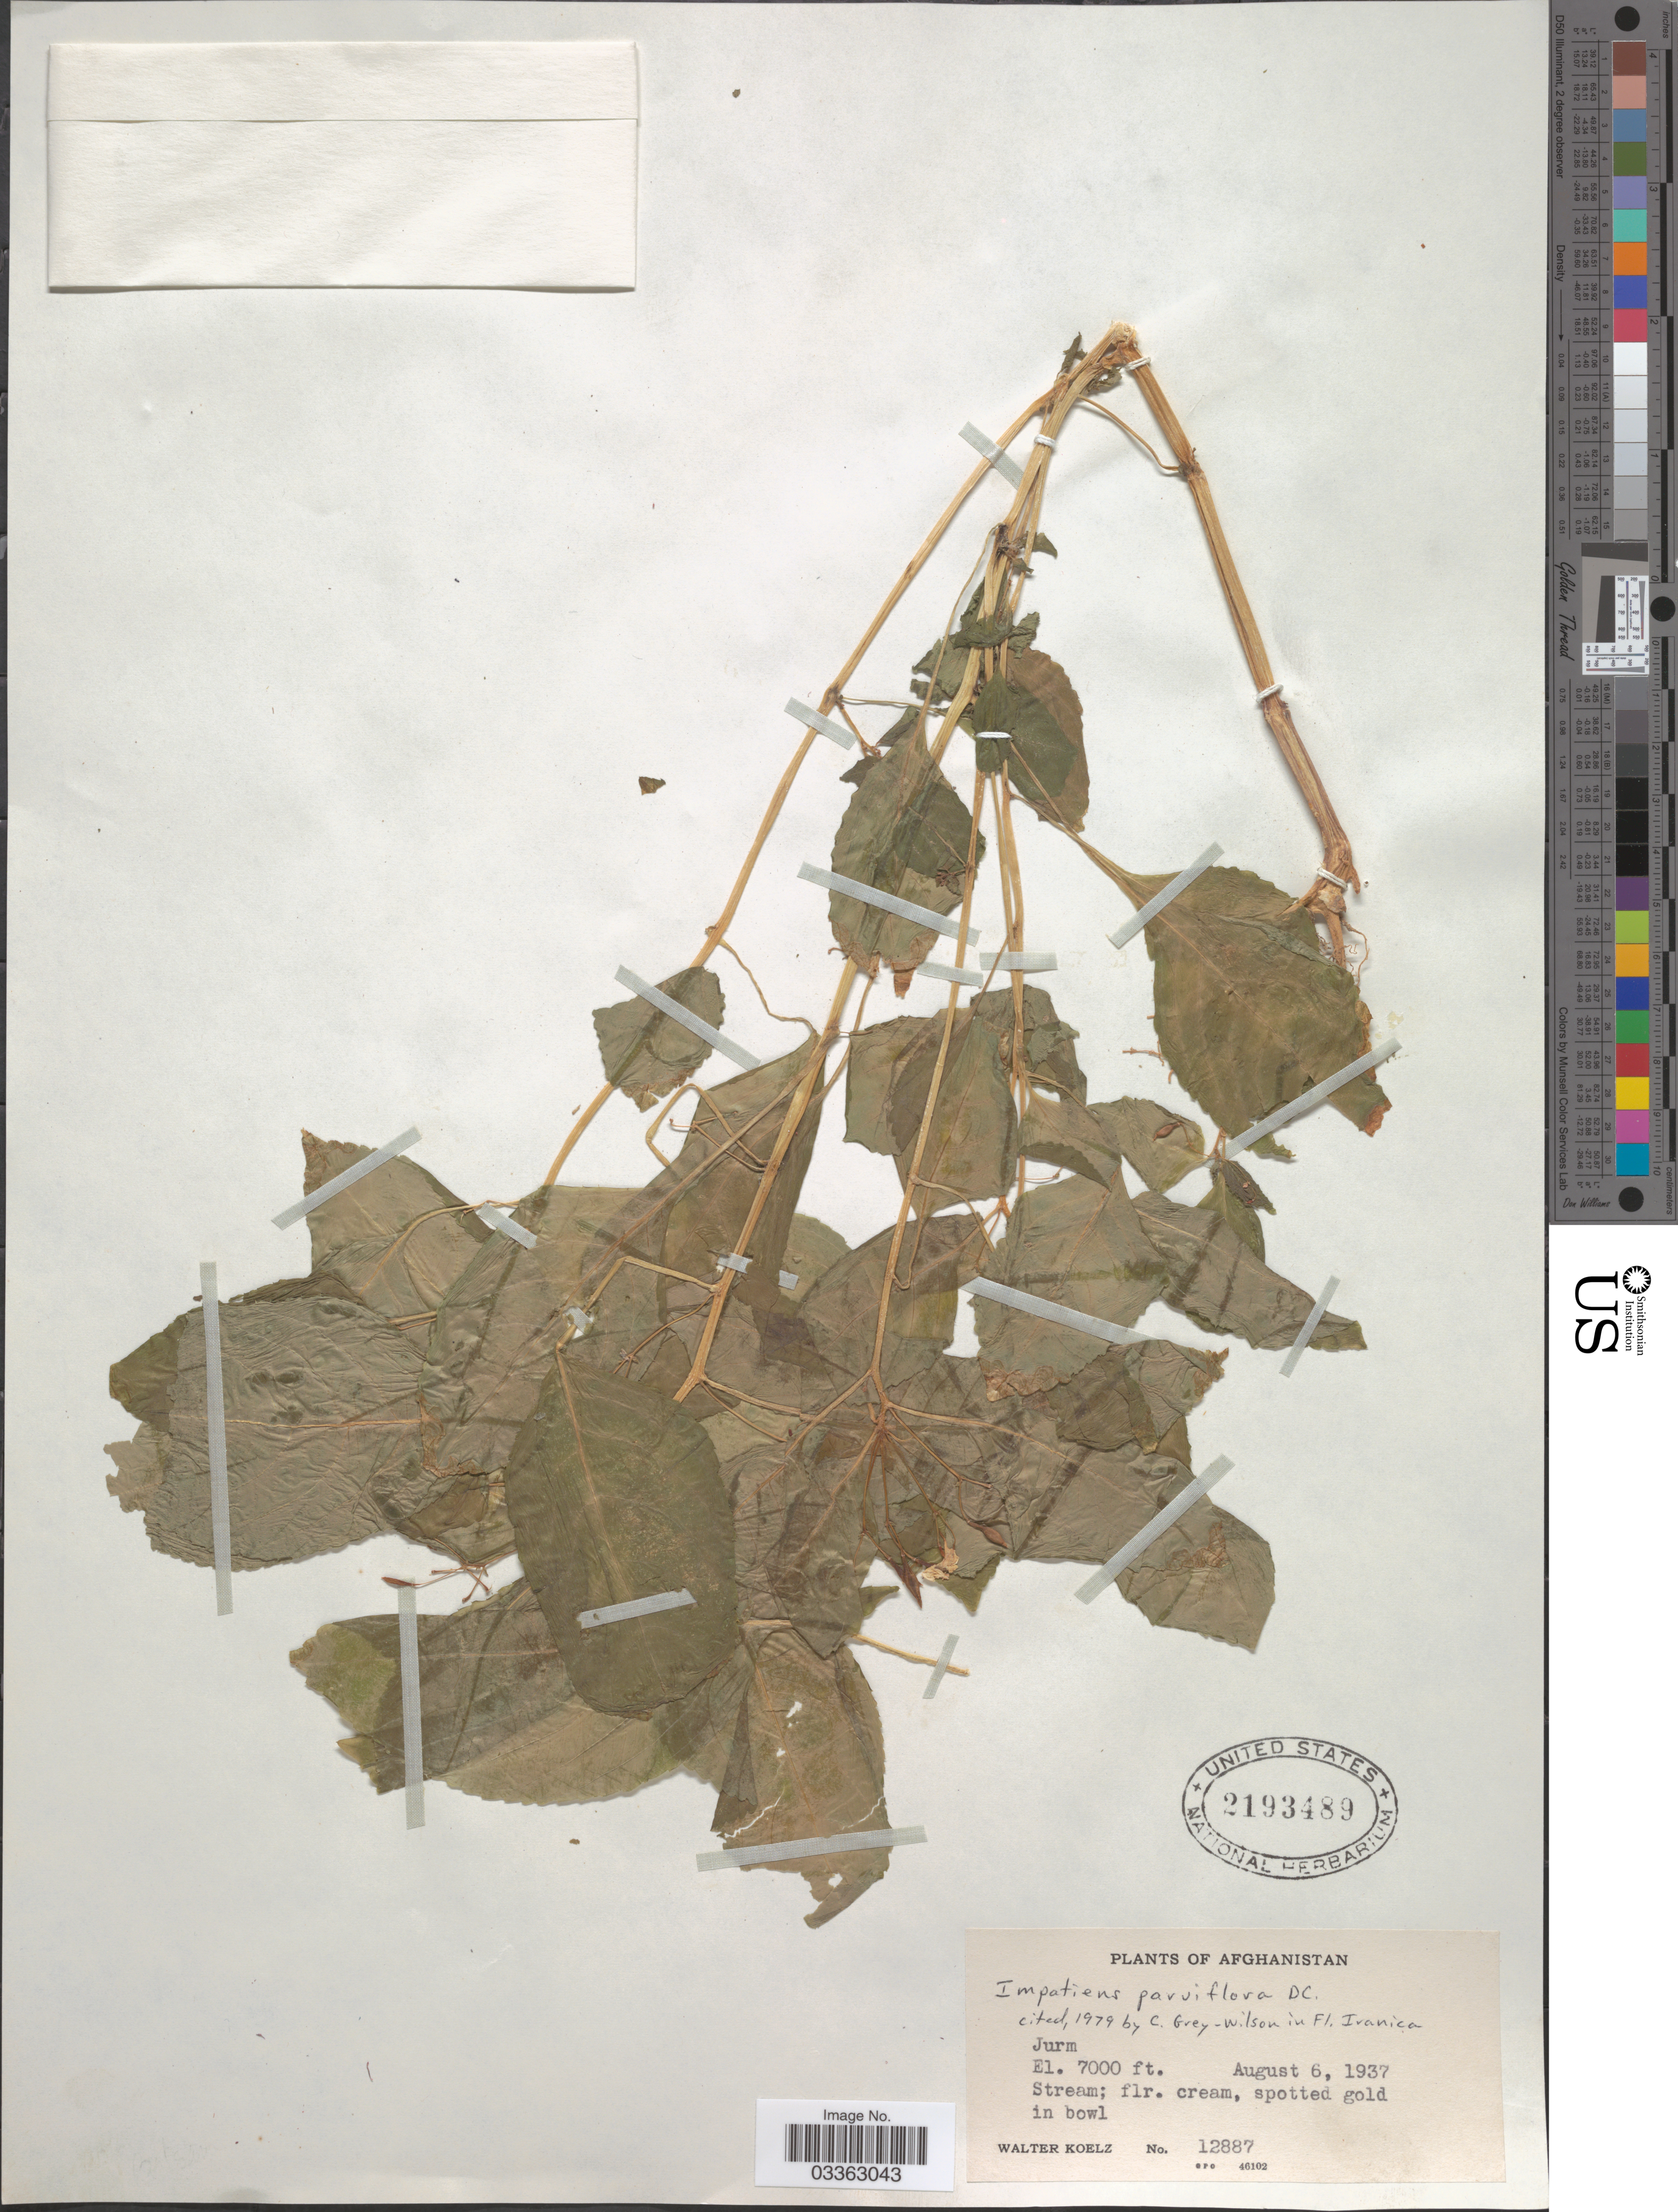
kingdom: Plantae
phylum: Tracheophyta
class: Magnoliopsida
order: Ericales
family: Balsaminaceae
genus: Impatiens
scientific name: Impatiens parviflora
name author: DC.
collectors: W. N. Koelz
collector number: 12887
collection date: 1937-08-06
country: Afghanistan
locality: Jurm.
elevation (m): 2134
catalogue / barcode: US 2193489